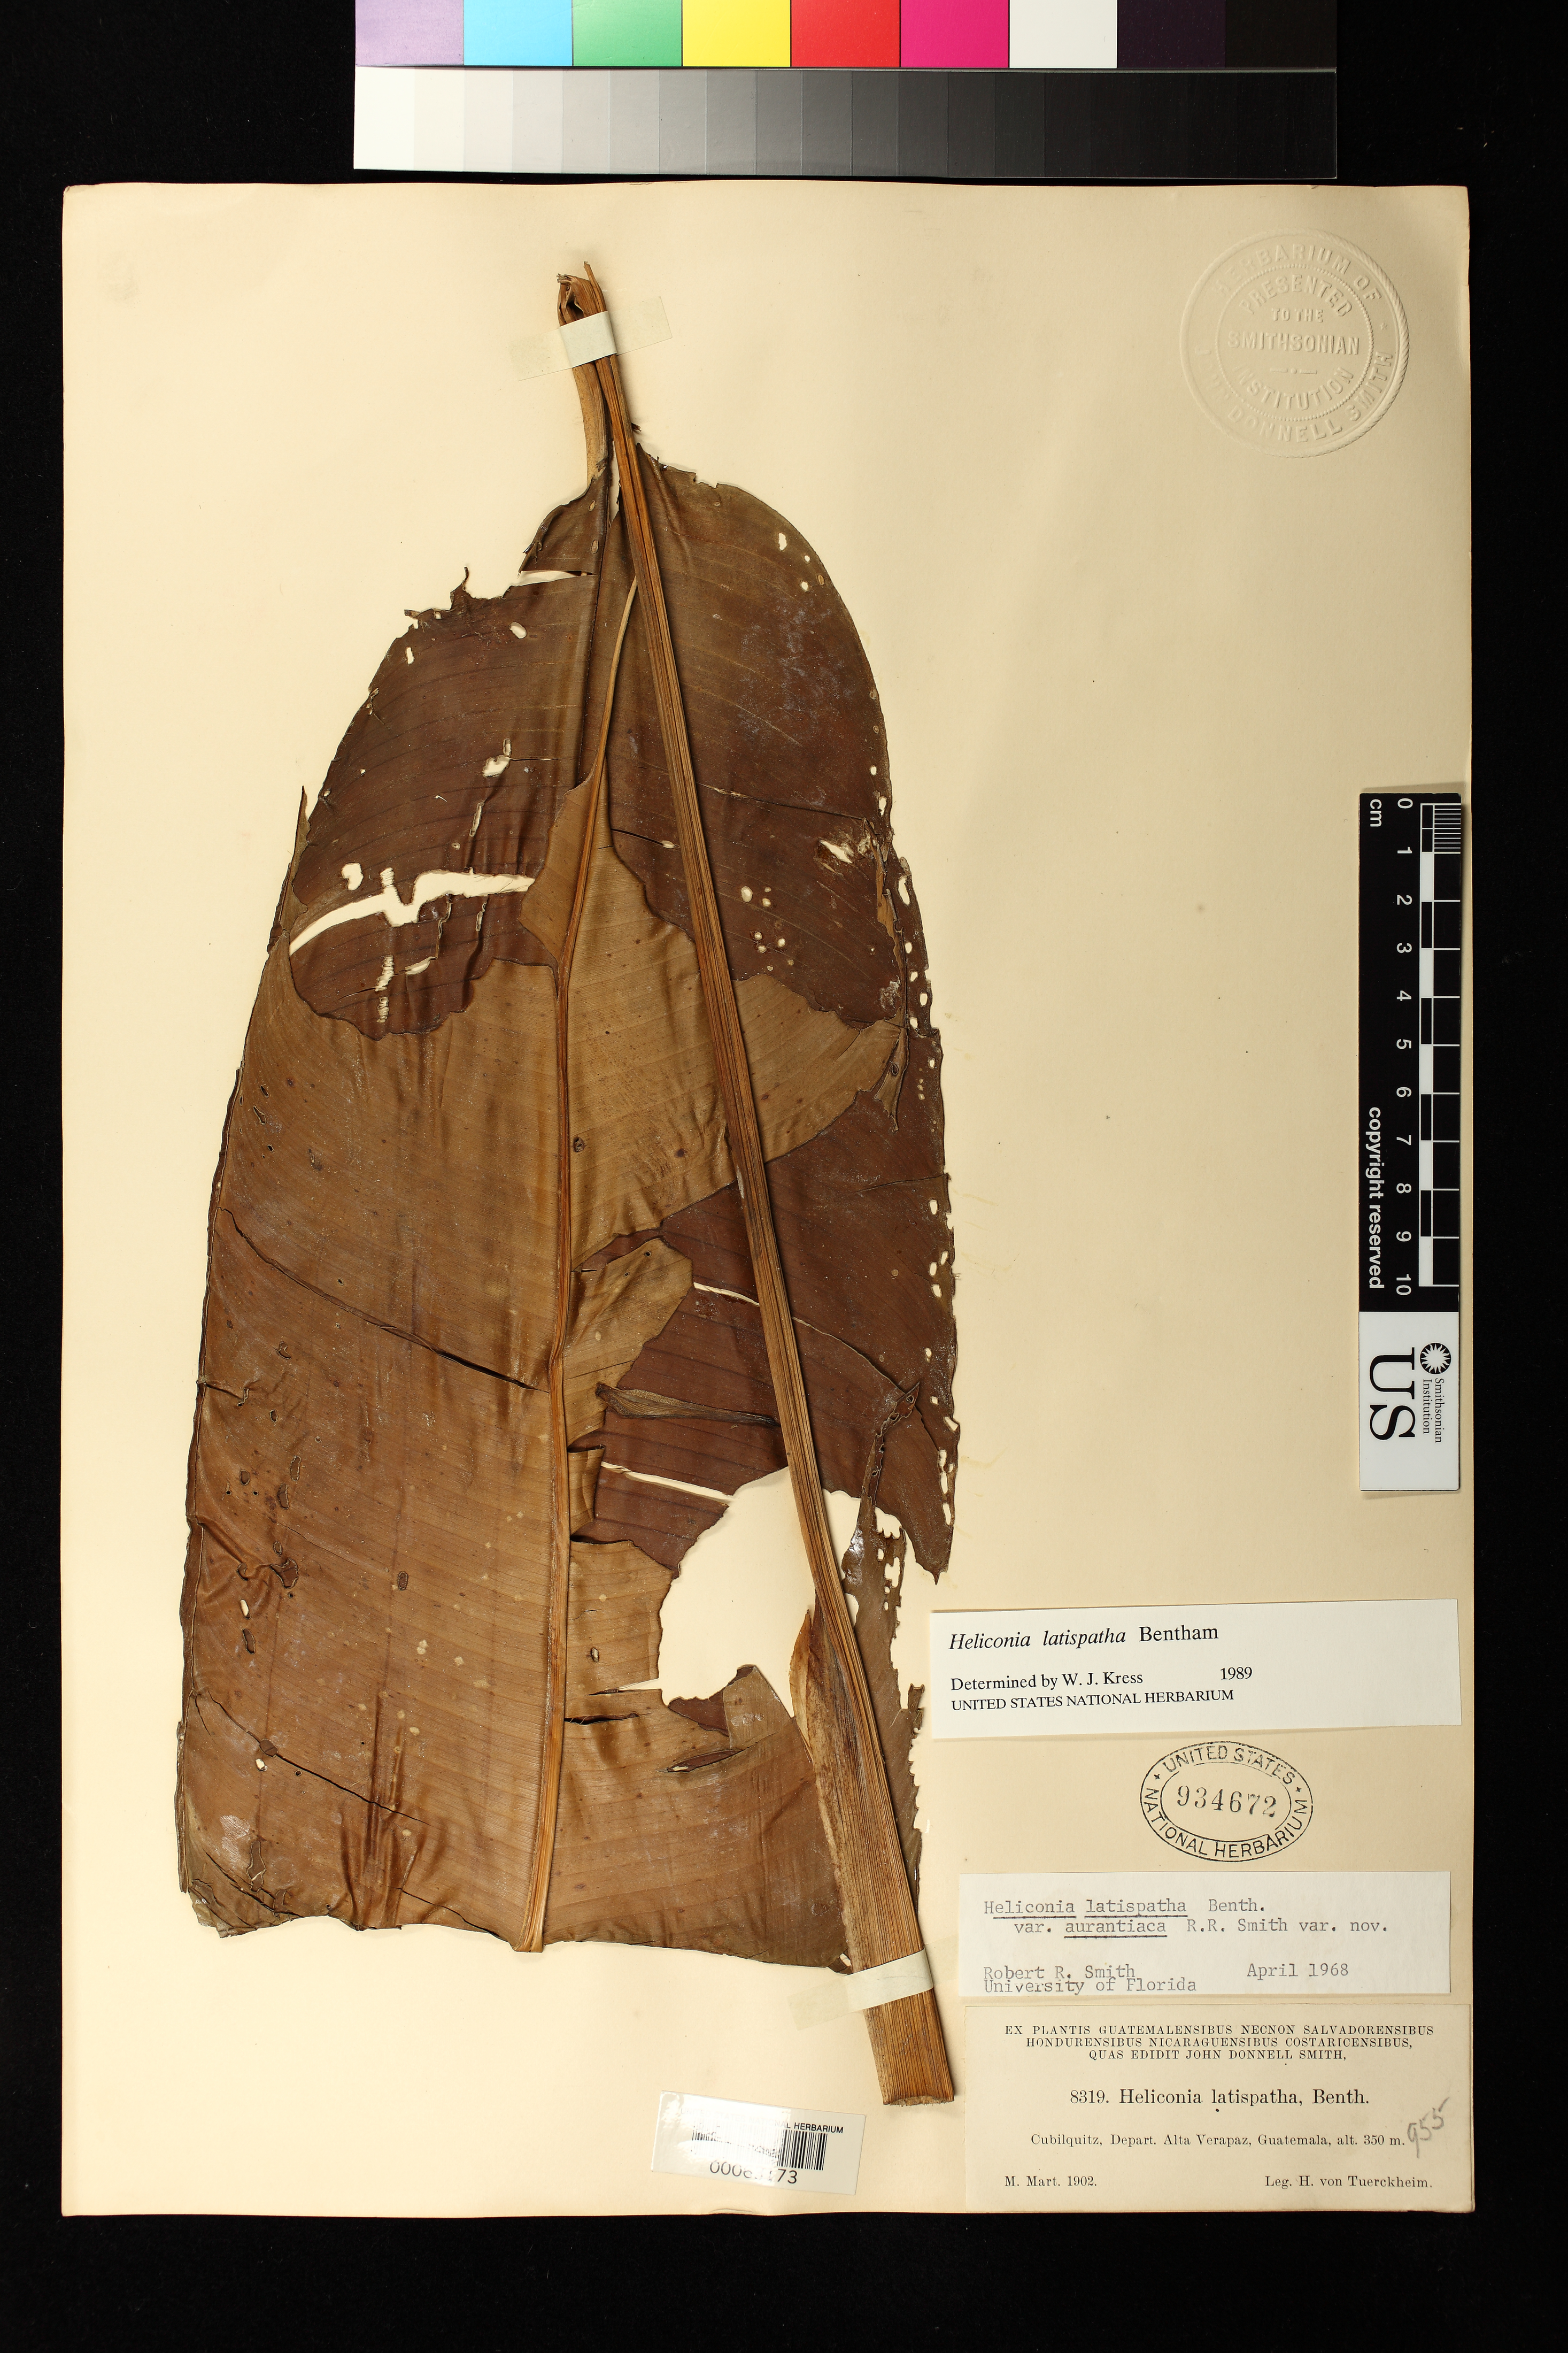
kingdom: Plantae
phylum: Tracheophyta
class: Liliopsida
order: Zingiberales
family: Heliconiaceae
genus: Heliconia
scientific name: Heliconia latispatha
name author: Benth.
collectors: H. von Türckheim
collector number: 8319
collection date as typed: Mar 1902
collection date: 1902-03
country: Guatemala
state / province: Alta Verapaz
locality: Cubilquitz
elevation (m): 350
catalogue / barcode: US 934672